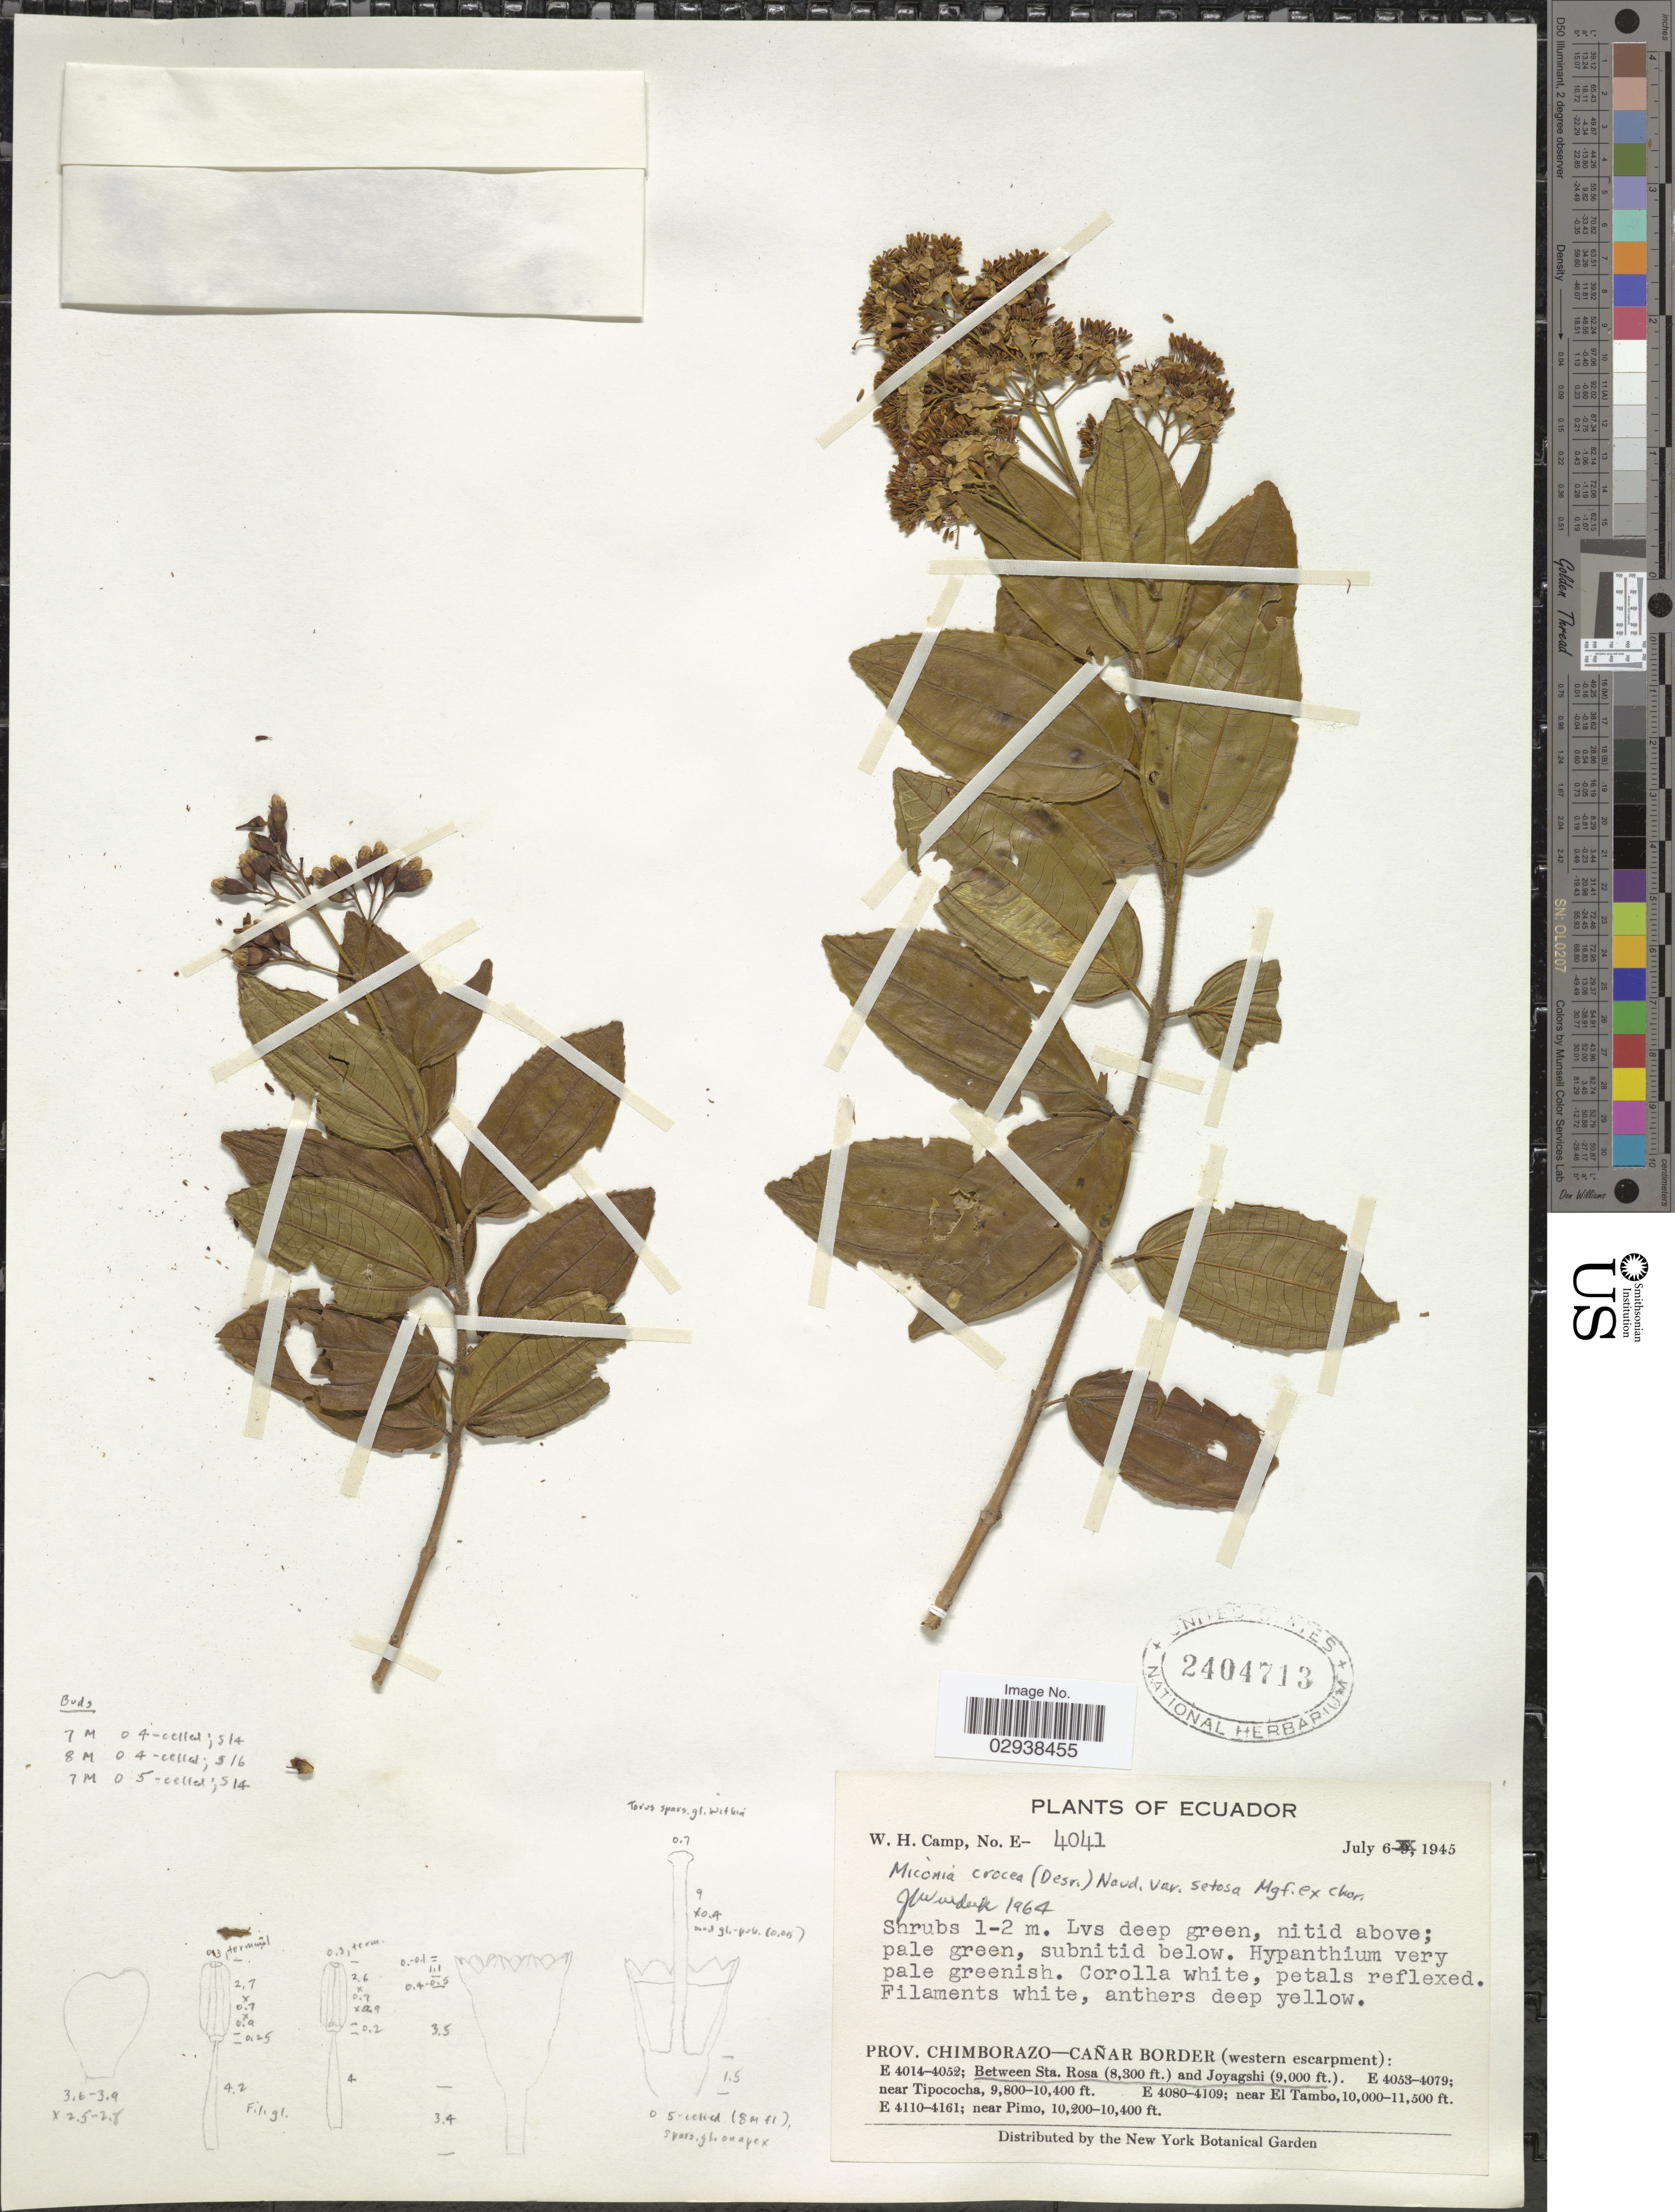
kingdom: Plantae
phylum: Tracheophyta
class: Magnoliopsida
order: Myrtales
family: Melastomataceae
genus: Miconia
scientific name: Miconia crocea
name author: (Desr.) Naudin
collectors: W. H. Camp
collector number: E-4041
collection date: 1945-07-06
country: Ecuador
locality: Prov. Chimborazo-Cañar Border (western escarpment): Between Sta. Rosa and Joyagshi.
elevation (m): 2530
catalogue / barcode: US 2404713